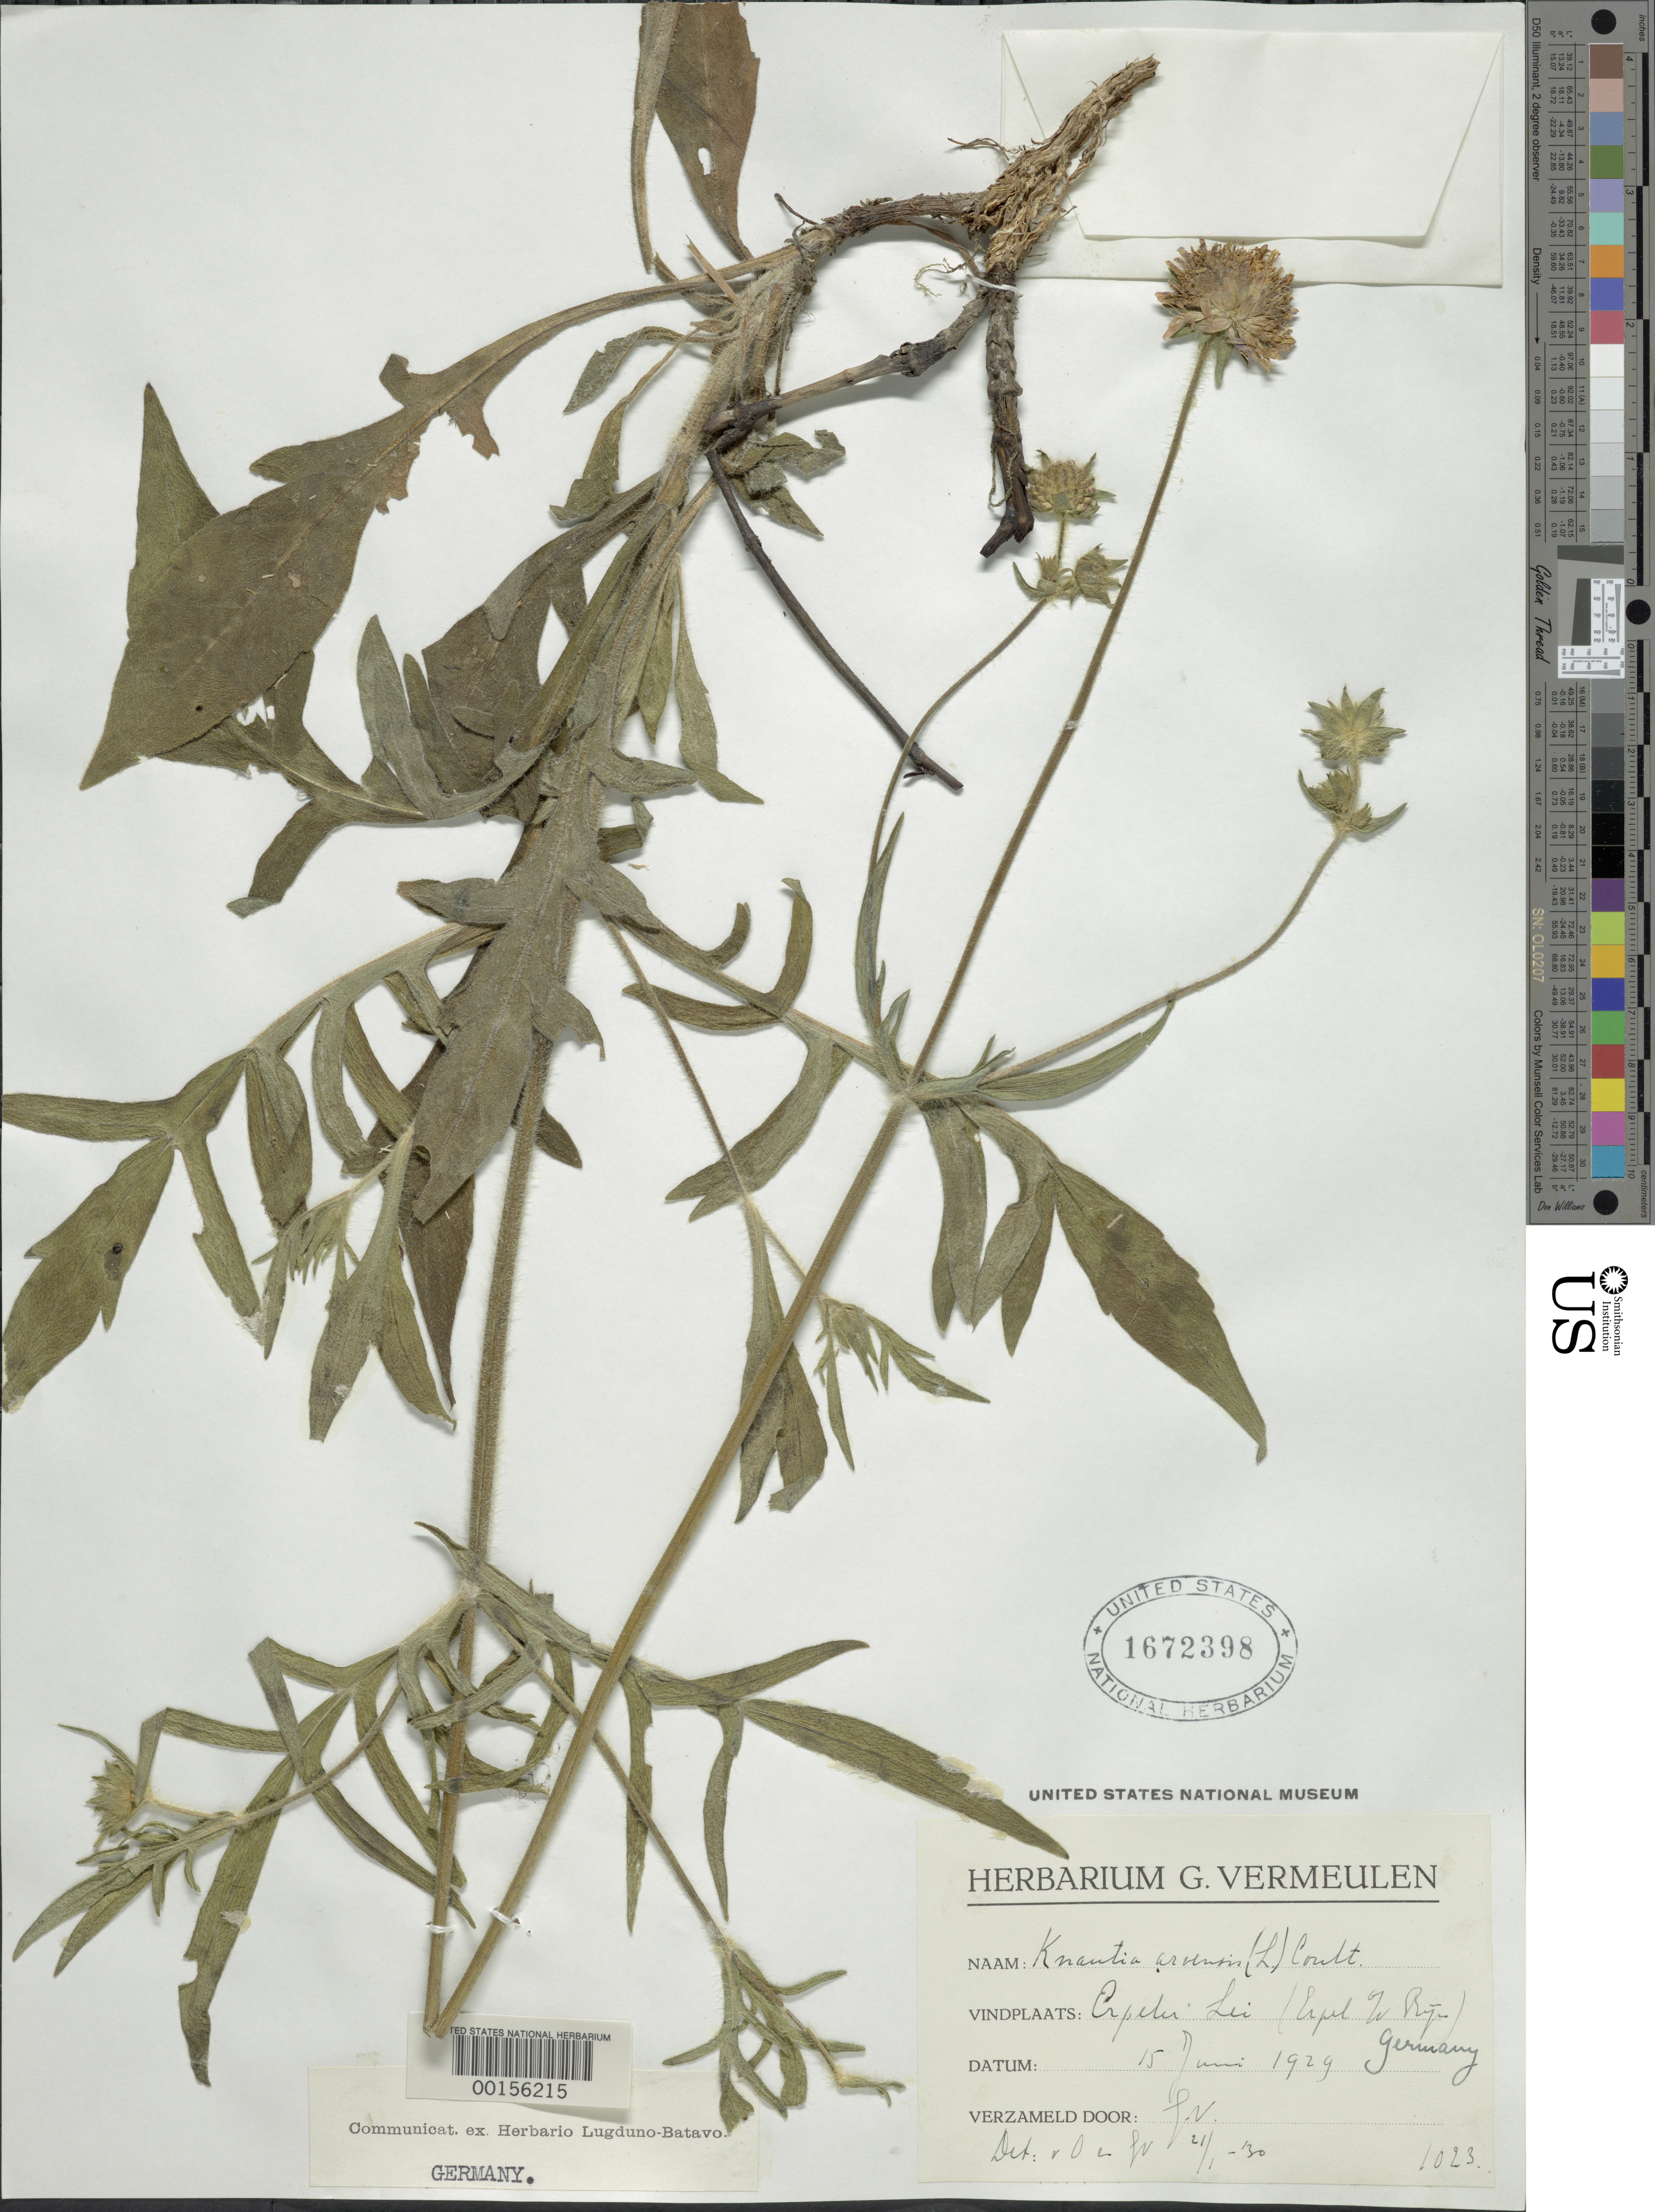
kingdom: Plantae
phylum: Tracheophyta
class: Magnoliopsida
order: Dipsacales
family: Caprifoliaceae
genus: Knautia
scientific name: Knautia arvensis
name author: (L.) Coult.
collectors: G. Vermeulen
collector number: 1023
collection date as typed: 21 Jan 1930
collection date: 1930-01-21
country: Germany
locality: Erpeter Lei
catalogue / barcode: US 1672398